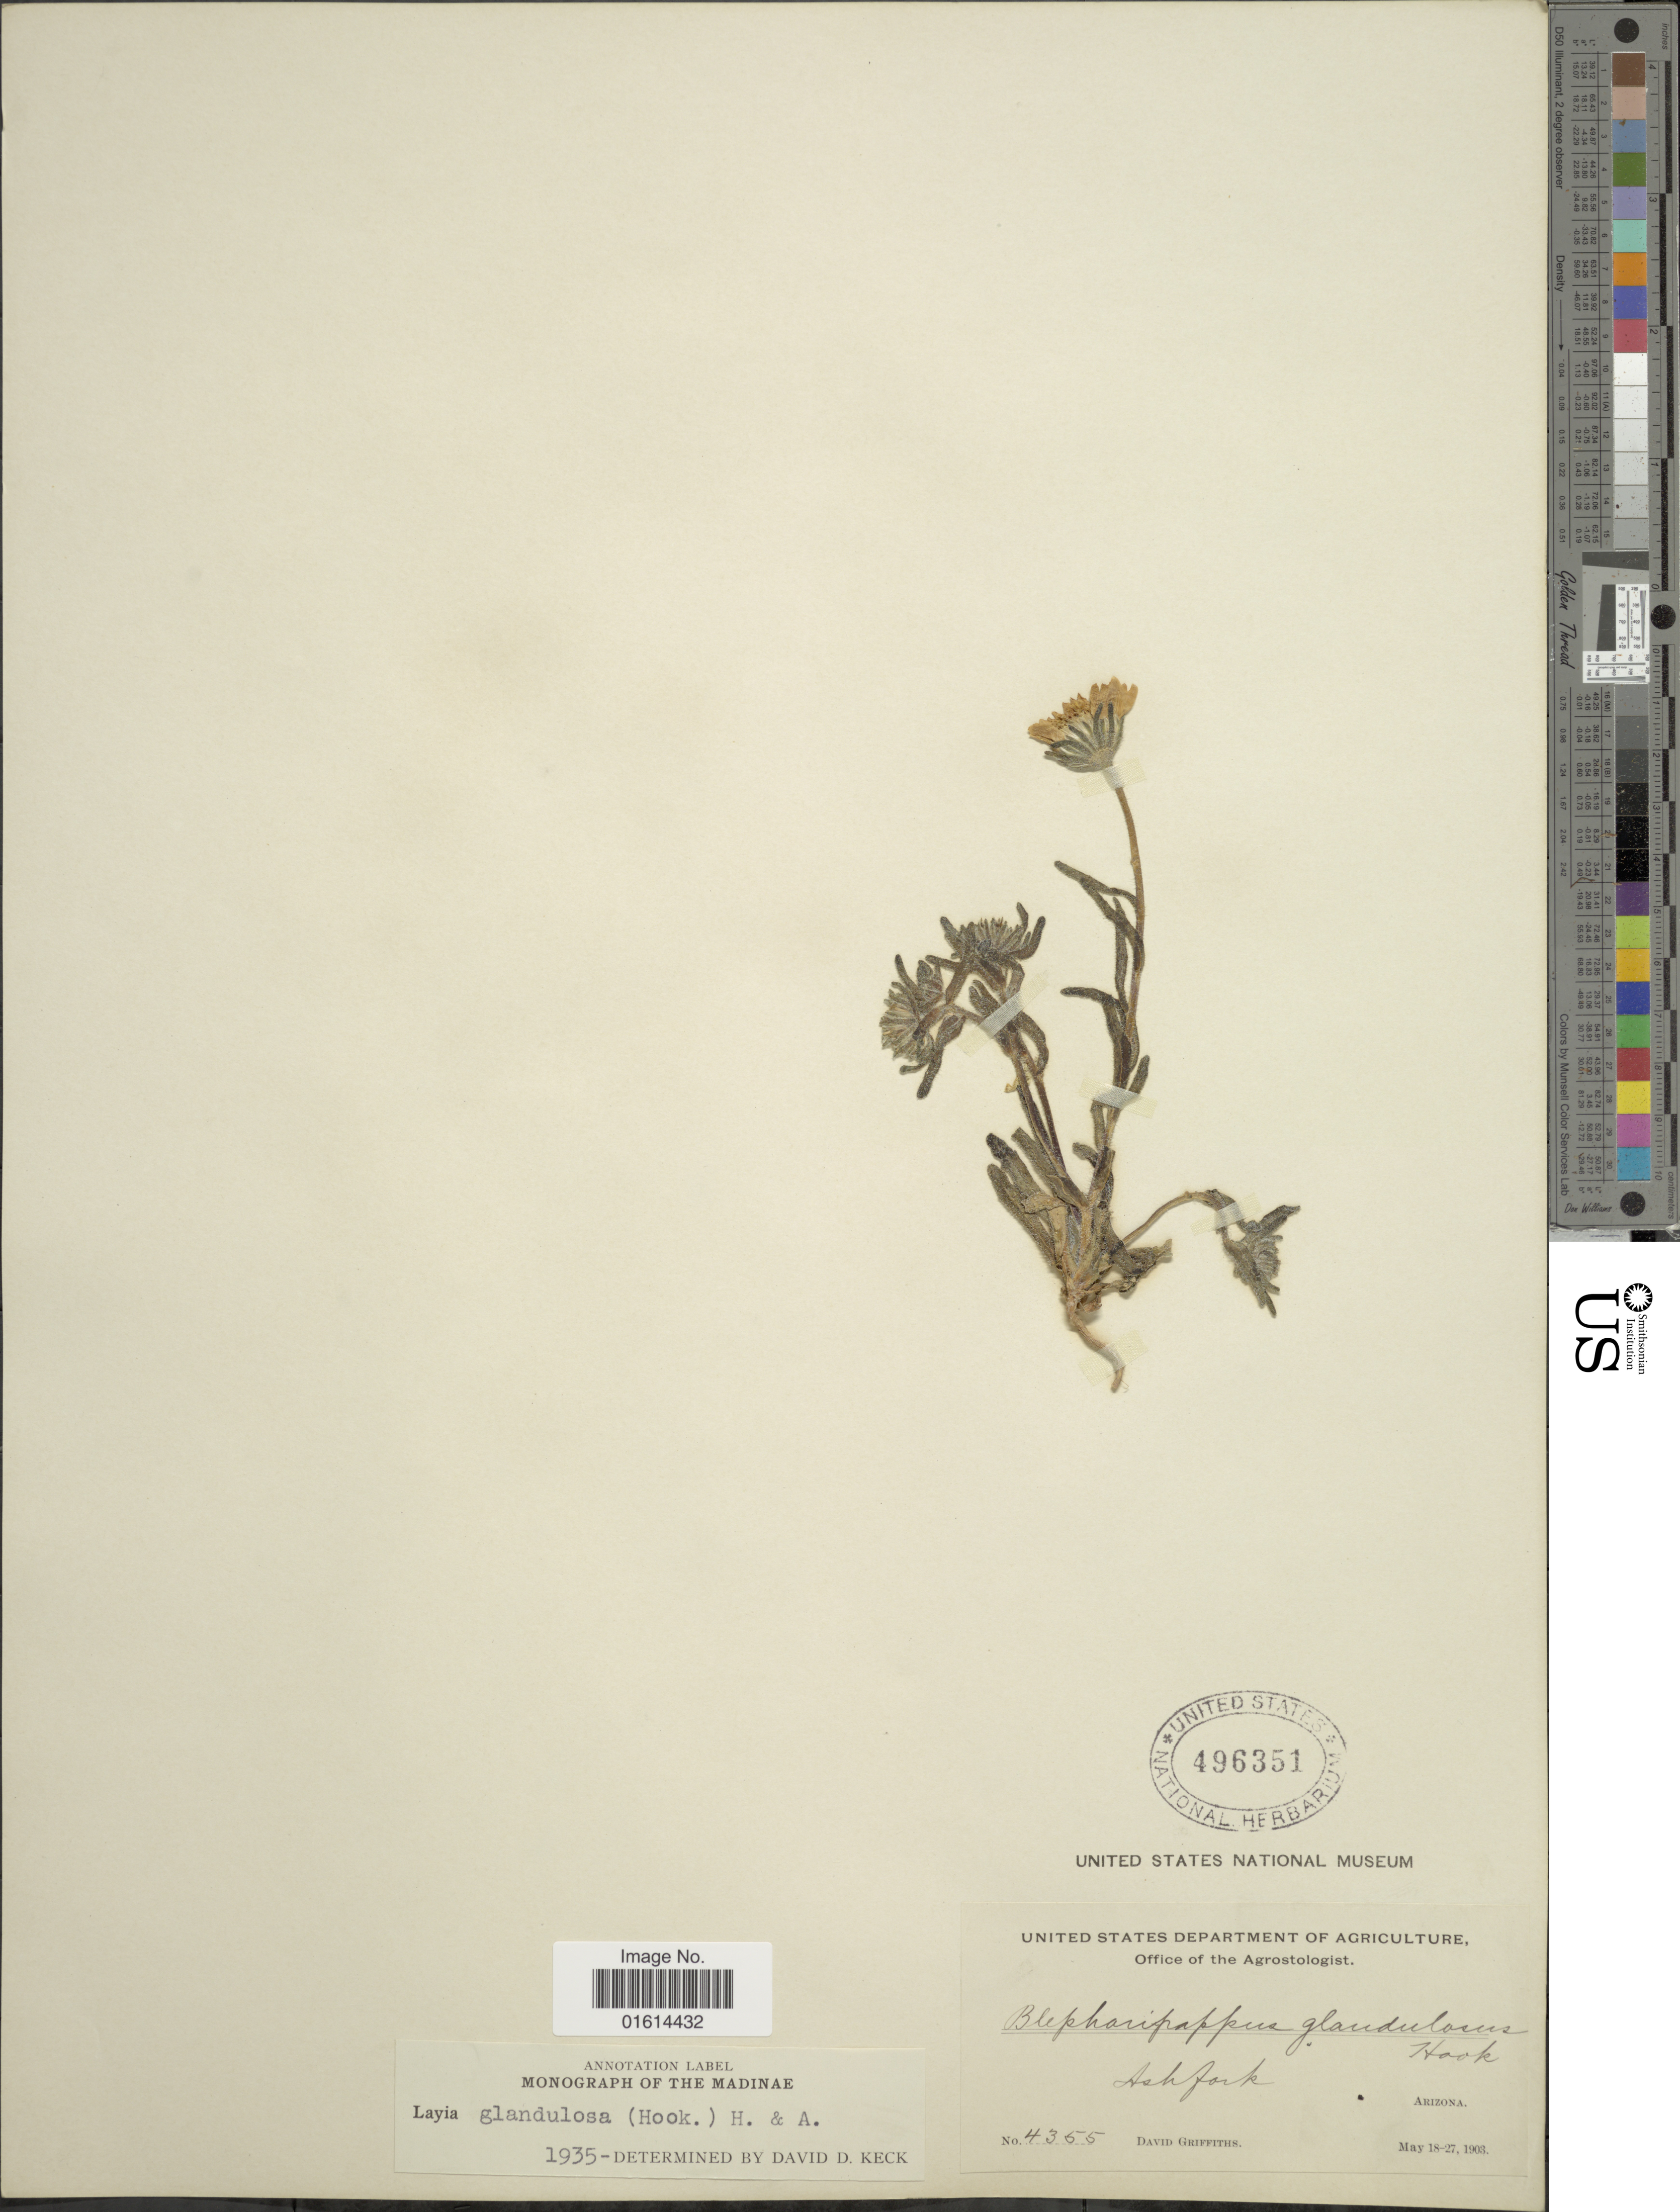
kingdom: Plantae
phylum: Tracheophyta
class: Magnoliopsida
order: Asterales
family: Asteraceae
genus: Layia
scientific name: Layia glandulosa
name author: Hook. & Arn.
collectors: D. Griffiths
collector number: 4355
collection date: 1903-05-18/1903-05-27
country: United States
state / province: Arizona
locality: Ash Fork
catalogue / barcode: US 496351